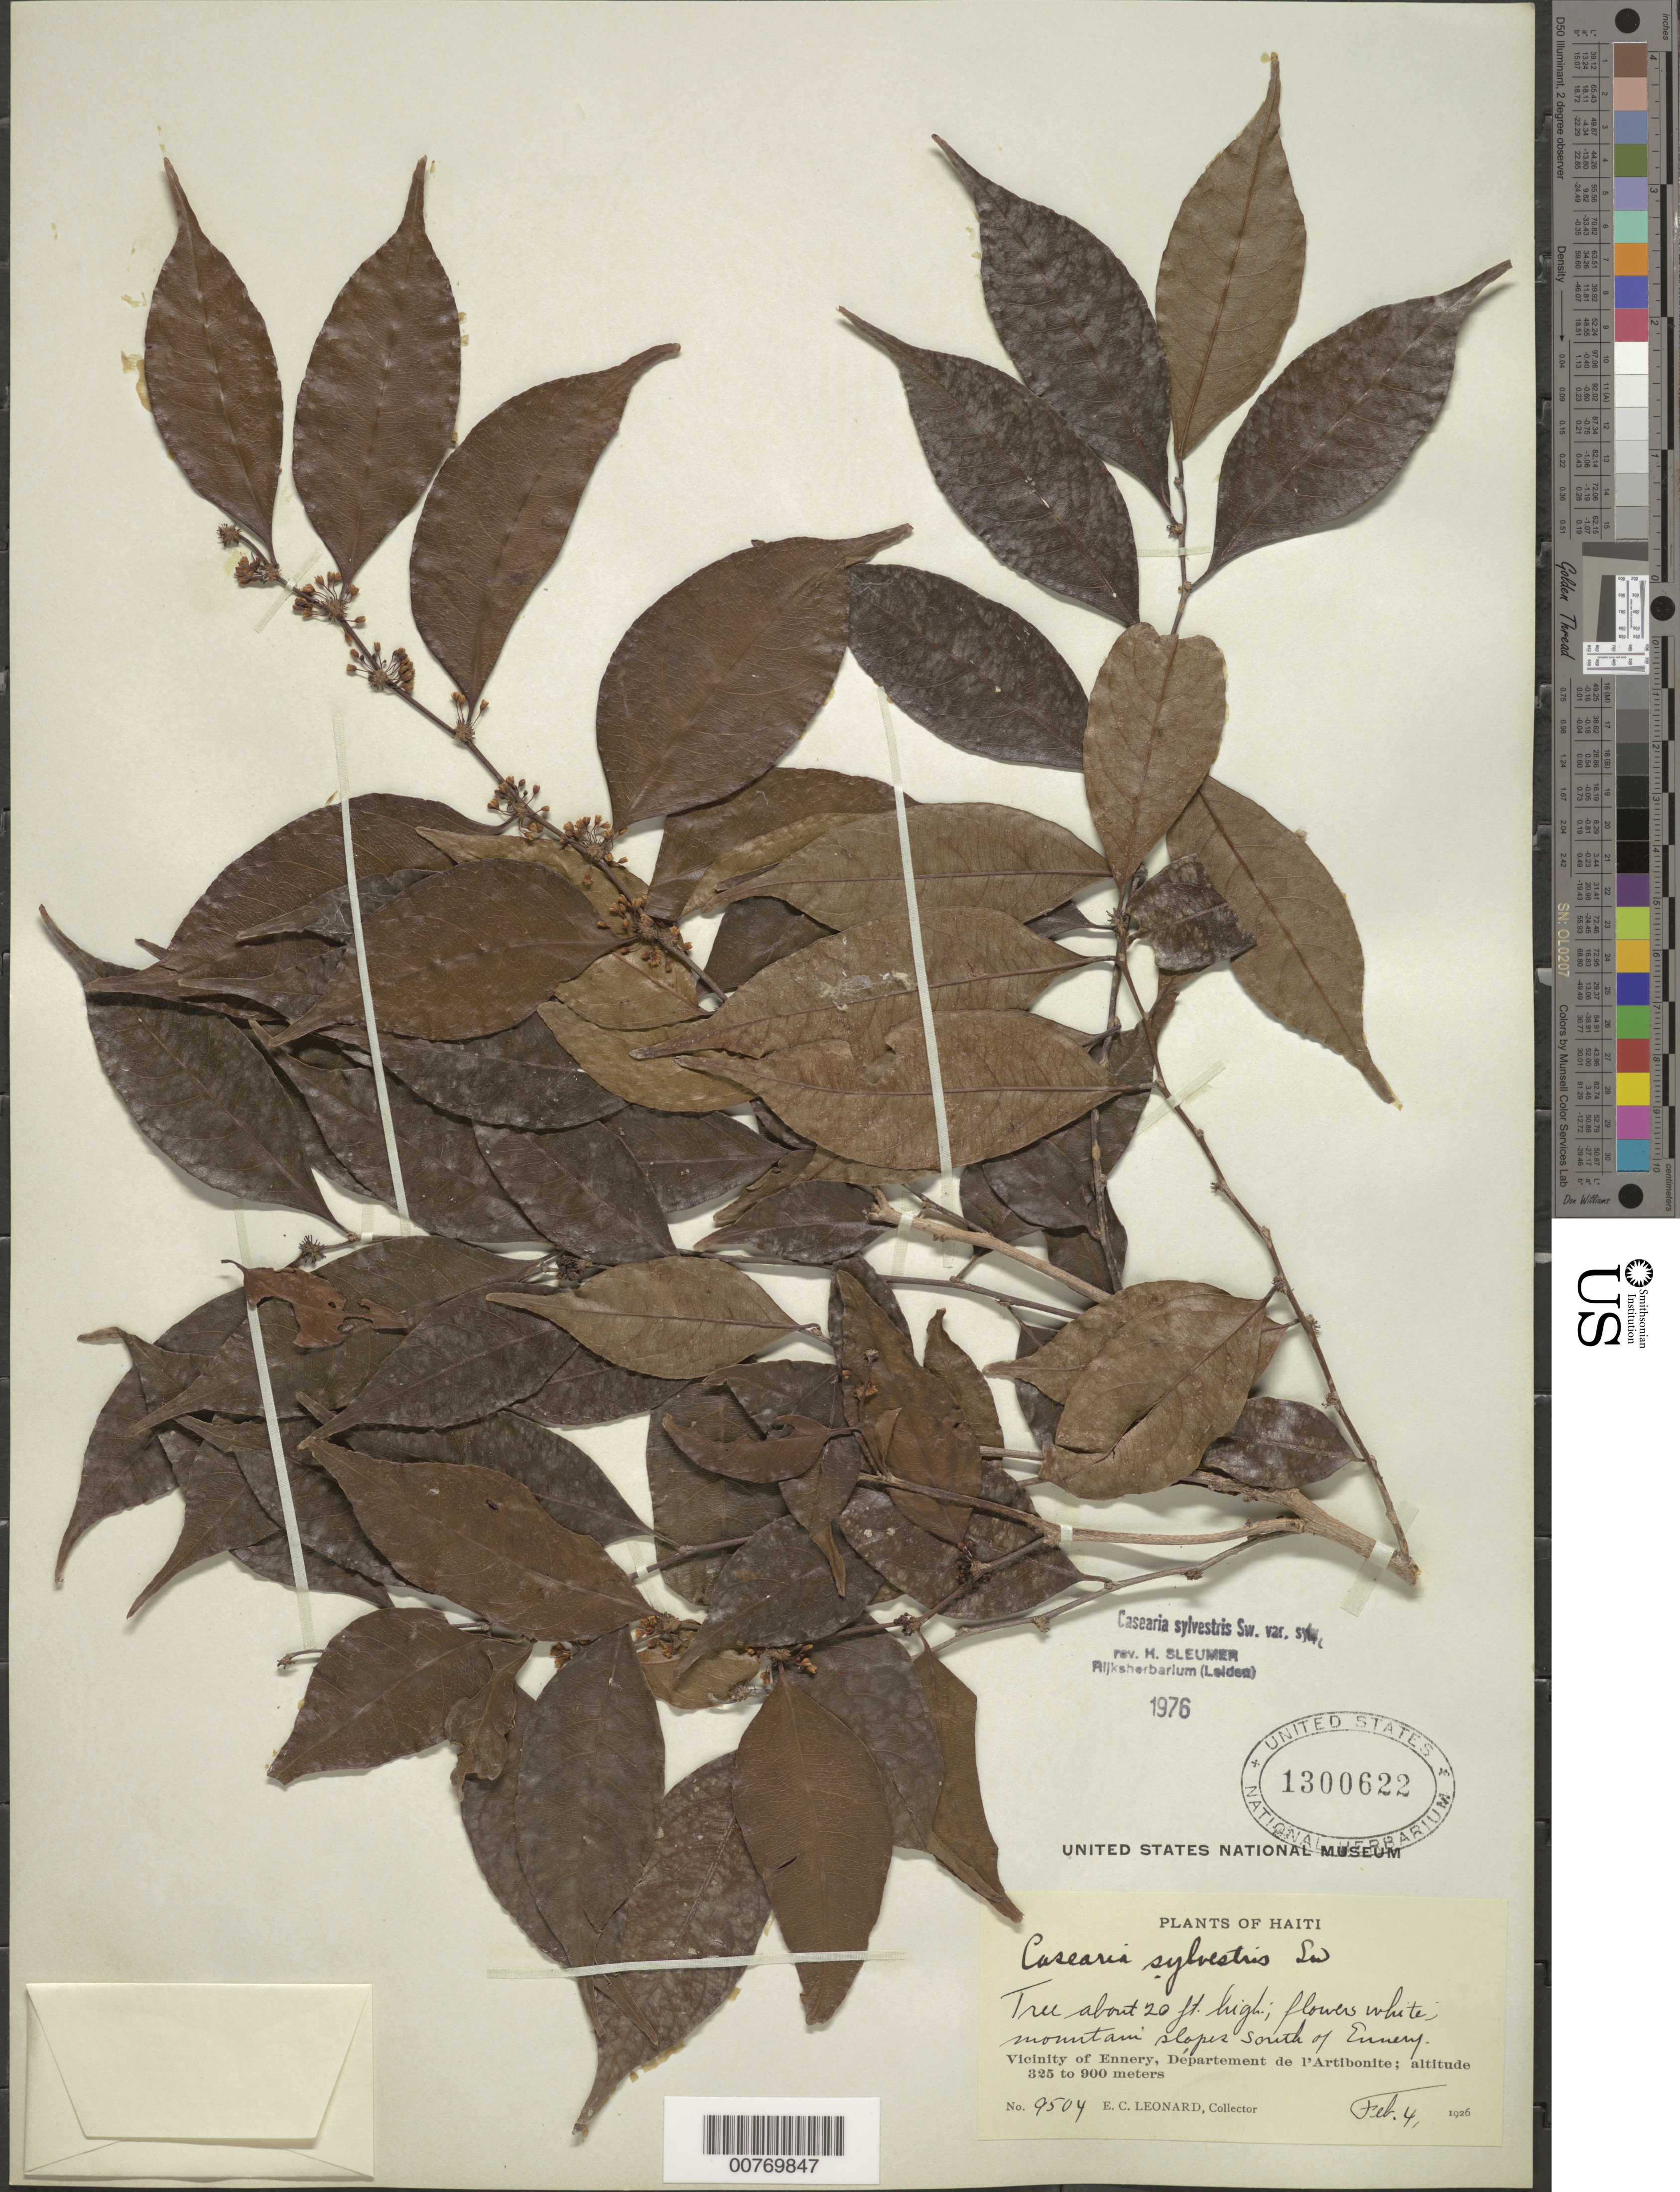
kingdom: Plantae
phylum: Tracheophyta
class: Magnoliopsida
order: Malpighiales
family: Salicaceae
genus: Casearia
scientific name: Casearia sylvestris var. sylvestris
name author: Sw.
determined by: Sleumer, H. O.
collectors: E. C. Leonard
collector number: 9504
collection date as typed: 04 Feb 1926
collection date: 1926-02-04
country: Haiti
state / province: Artibonite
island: Hispaniola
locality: Vicinity of Ennery, Department of l'Artibonite.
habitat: Mountain slope south of Ennery.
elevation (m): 325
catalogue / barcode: US 1300622